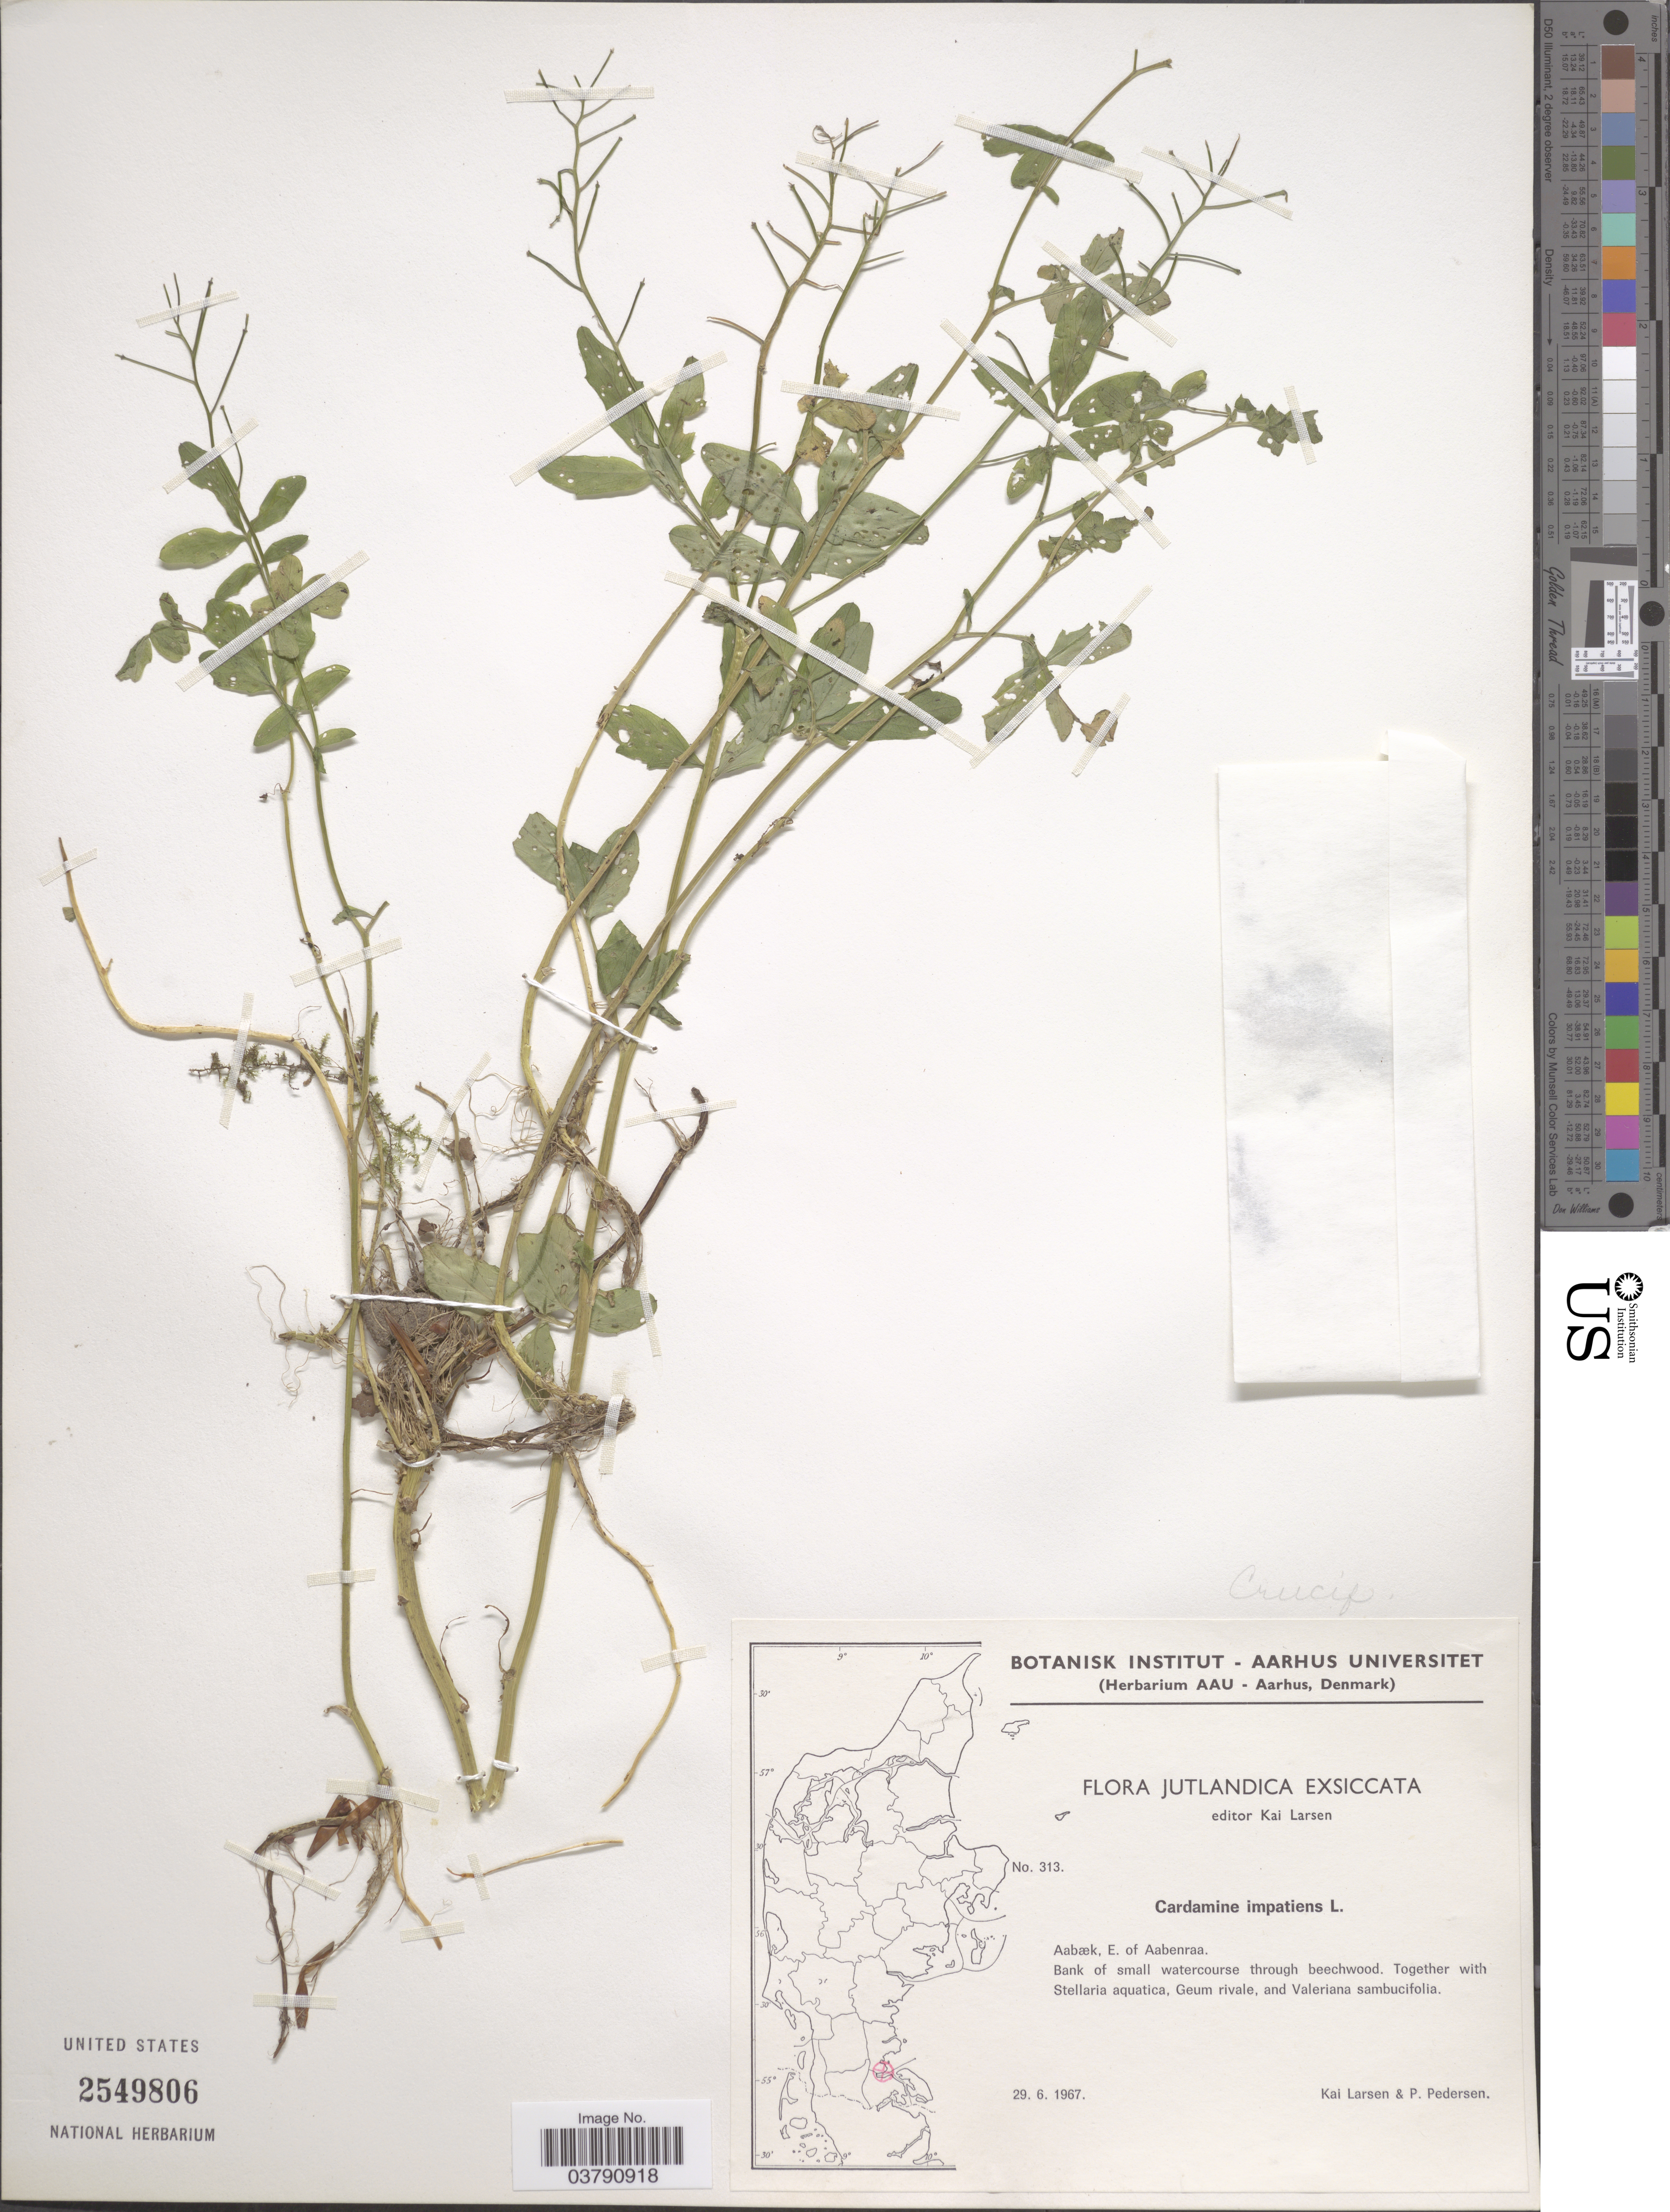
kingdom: Plantae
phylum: Tracheophyta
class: Magnoliopsida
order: Brassicales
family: Brassicaceae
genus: Cardamine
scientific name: Cardamine impatiens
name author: L.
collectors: K. Larsen & P. Pedersen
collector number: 313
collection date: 1967-06-29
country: Denmark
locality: Jutlandica. Aabæk, E. of Aabenraa. Bank of small watercourse through beechwood.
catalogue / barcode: US 2549806